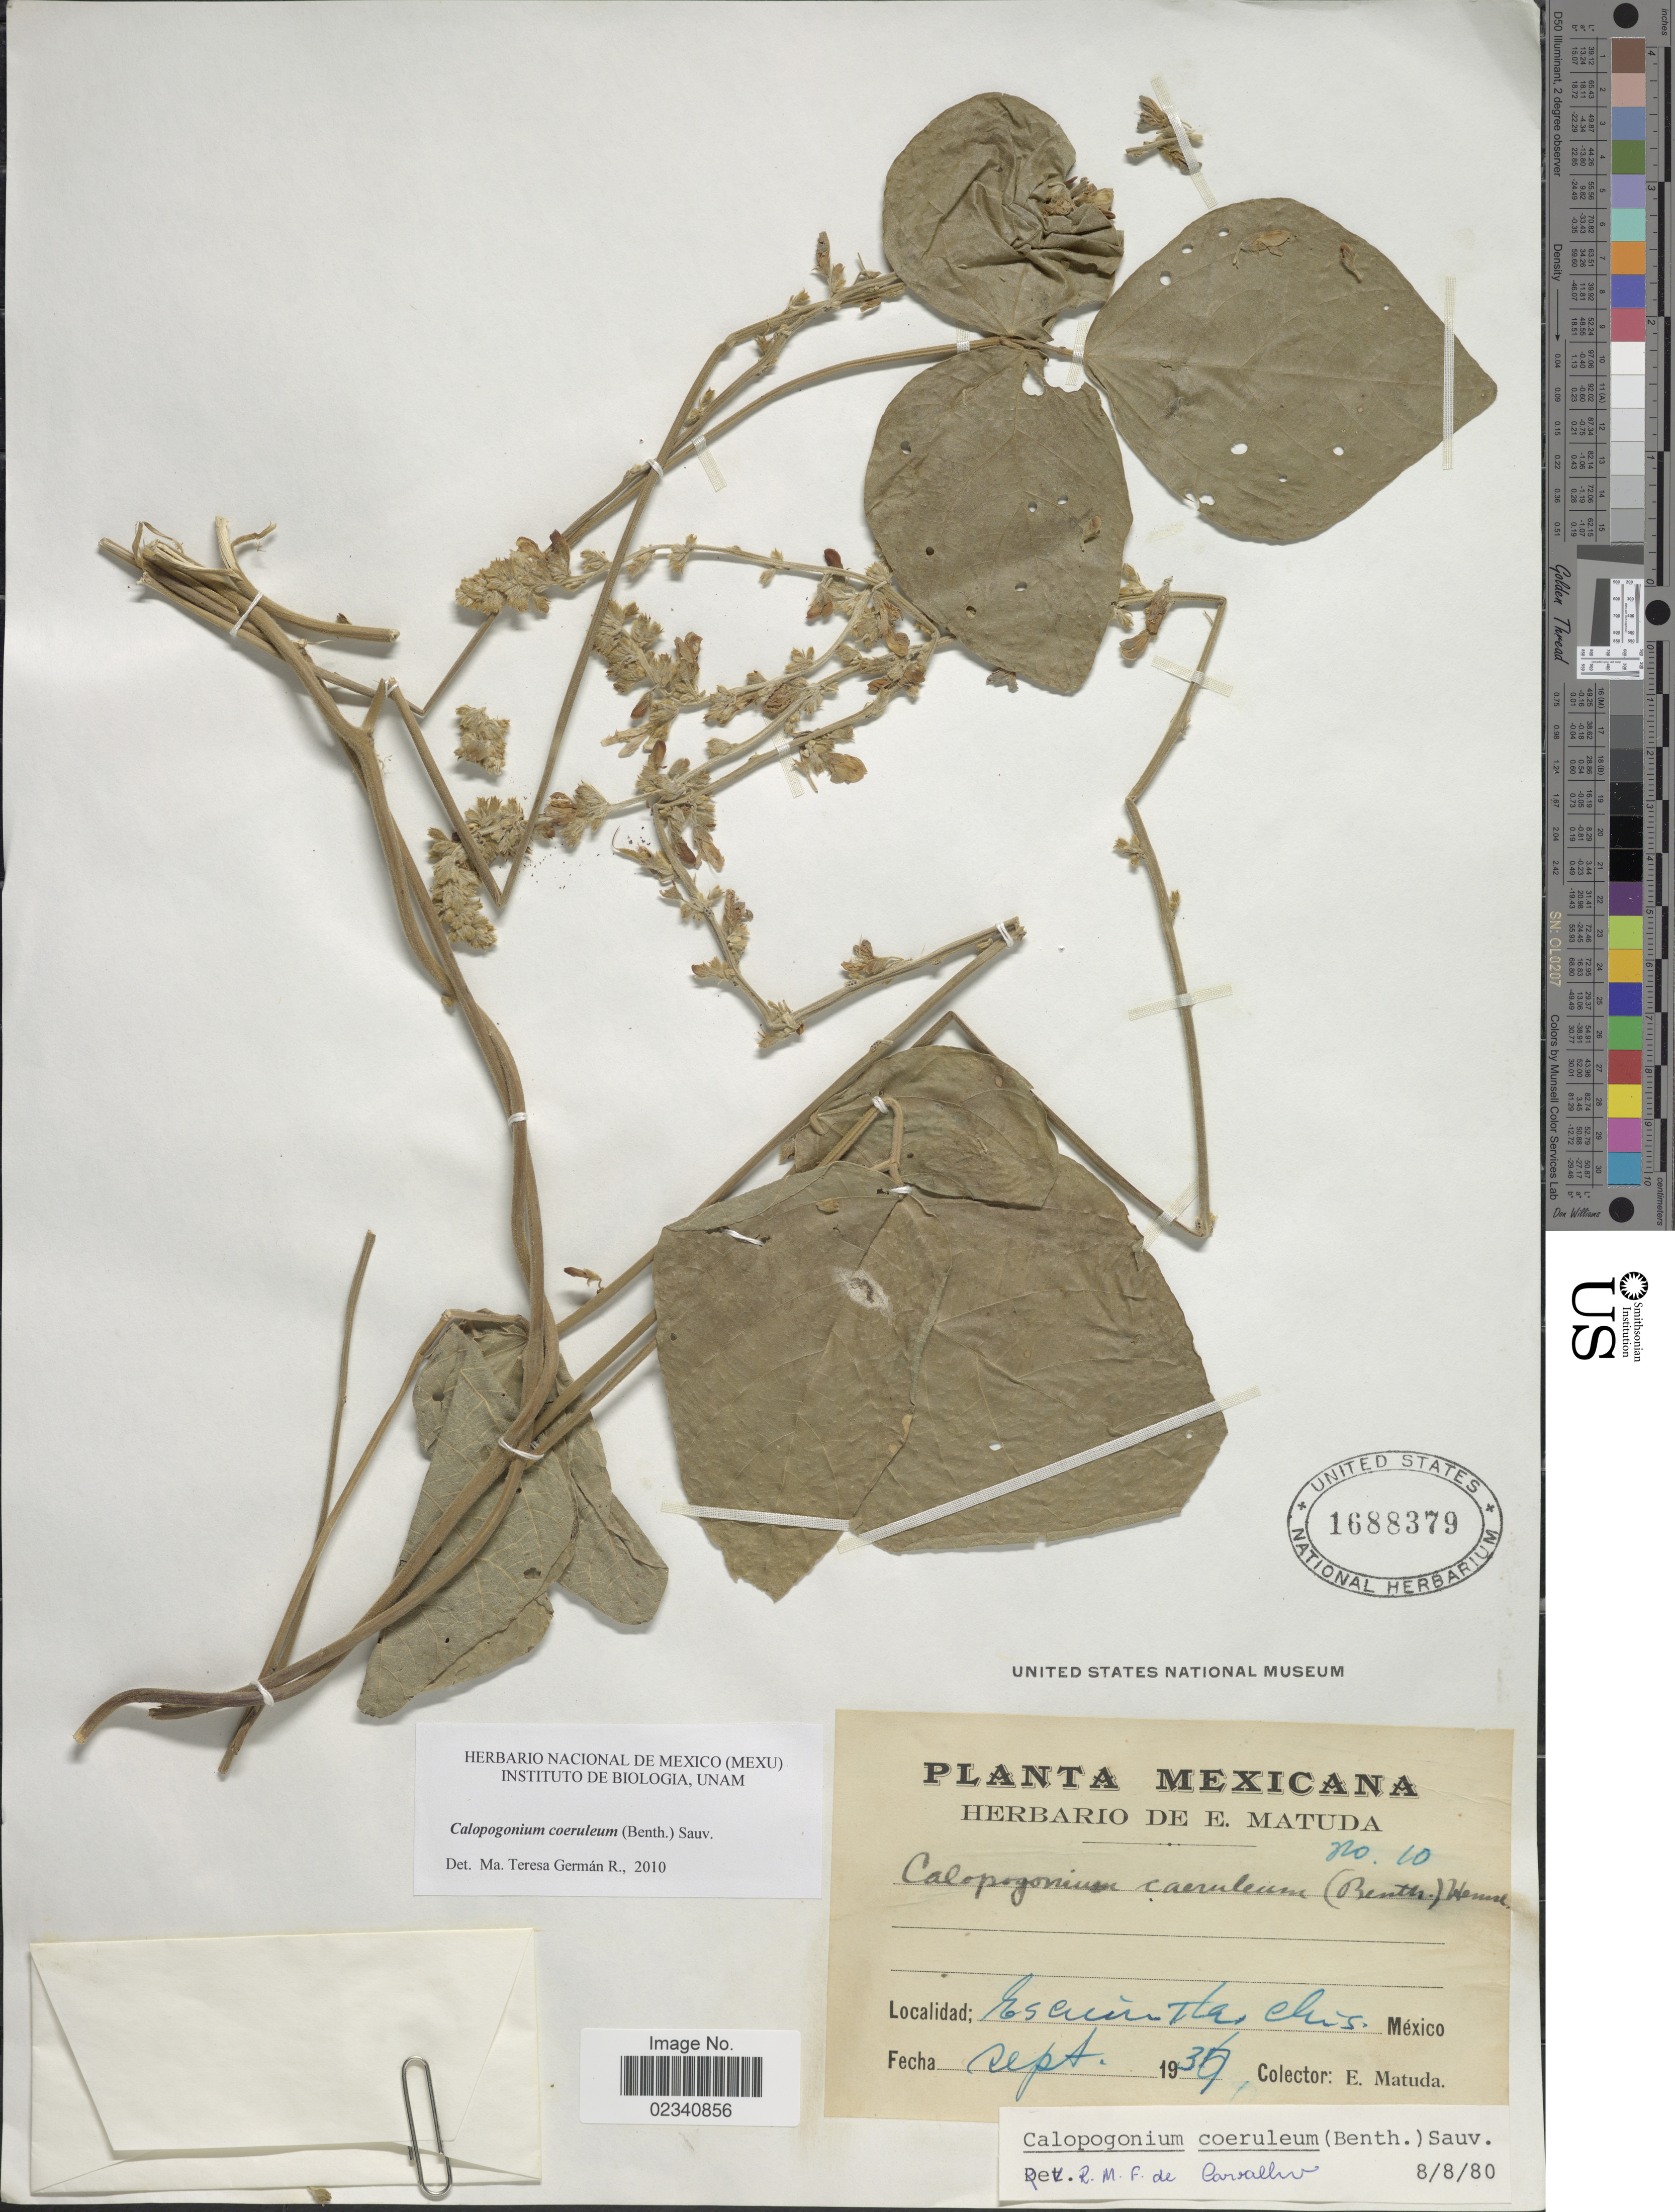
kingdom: Plantae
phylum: Tracheophyta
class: Magnoliopsida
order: Fabales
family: Fabaceae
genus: Calopogonium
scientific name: Calopogonium caeruleum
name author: (Benth.) C. Wright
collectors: E. Matuda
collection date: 1939-09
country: Mexico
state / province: Chiapas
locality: Escuintla, Chis, Mexico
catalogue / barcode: US 1688379